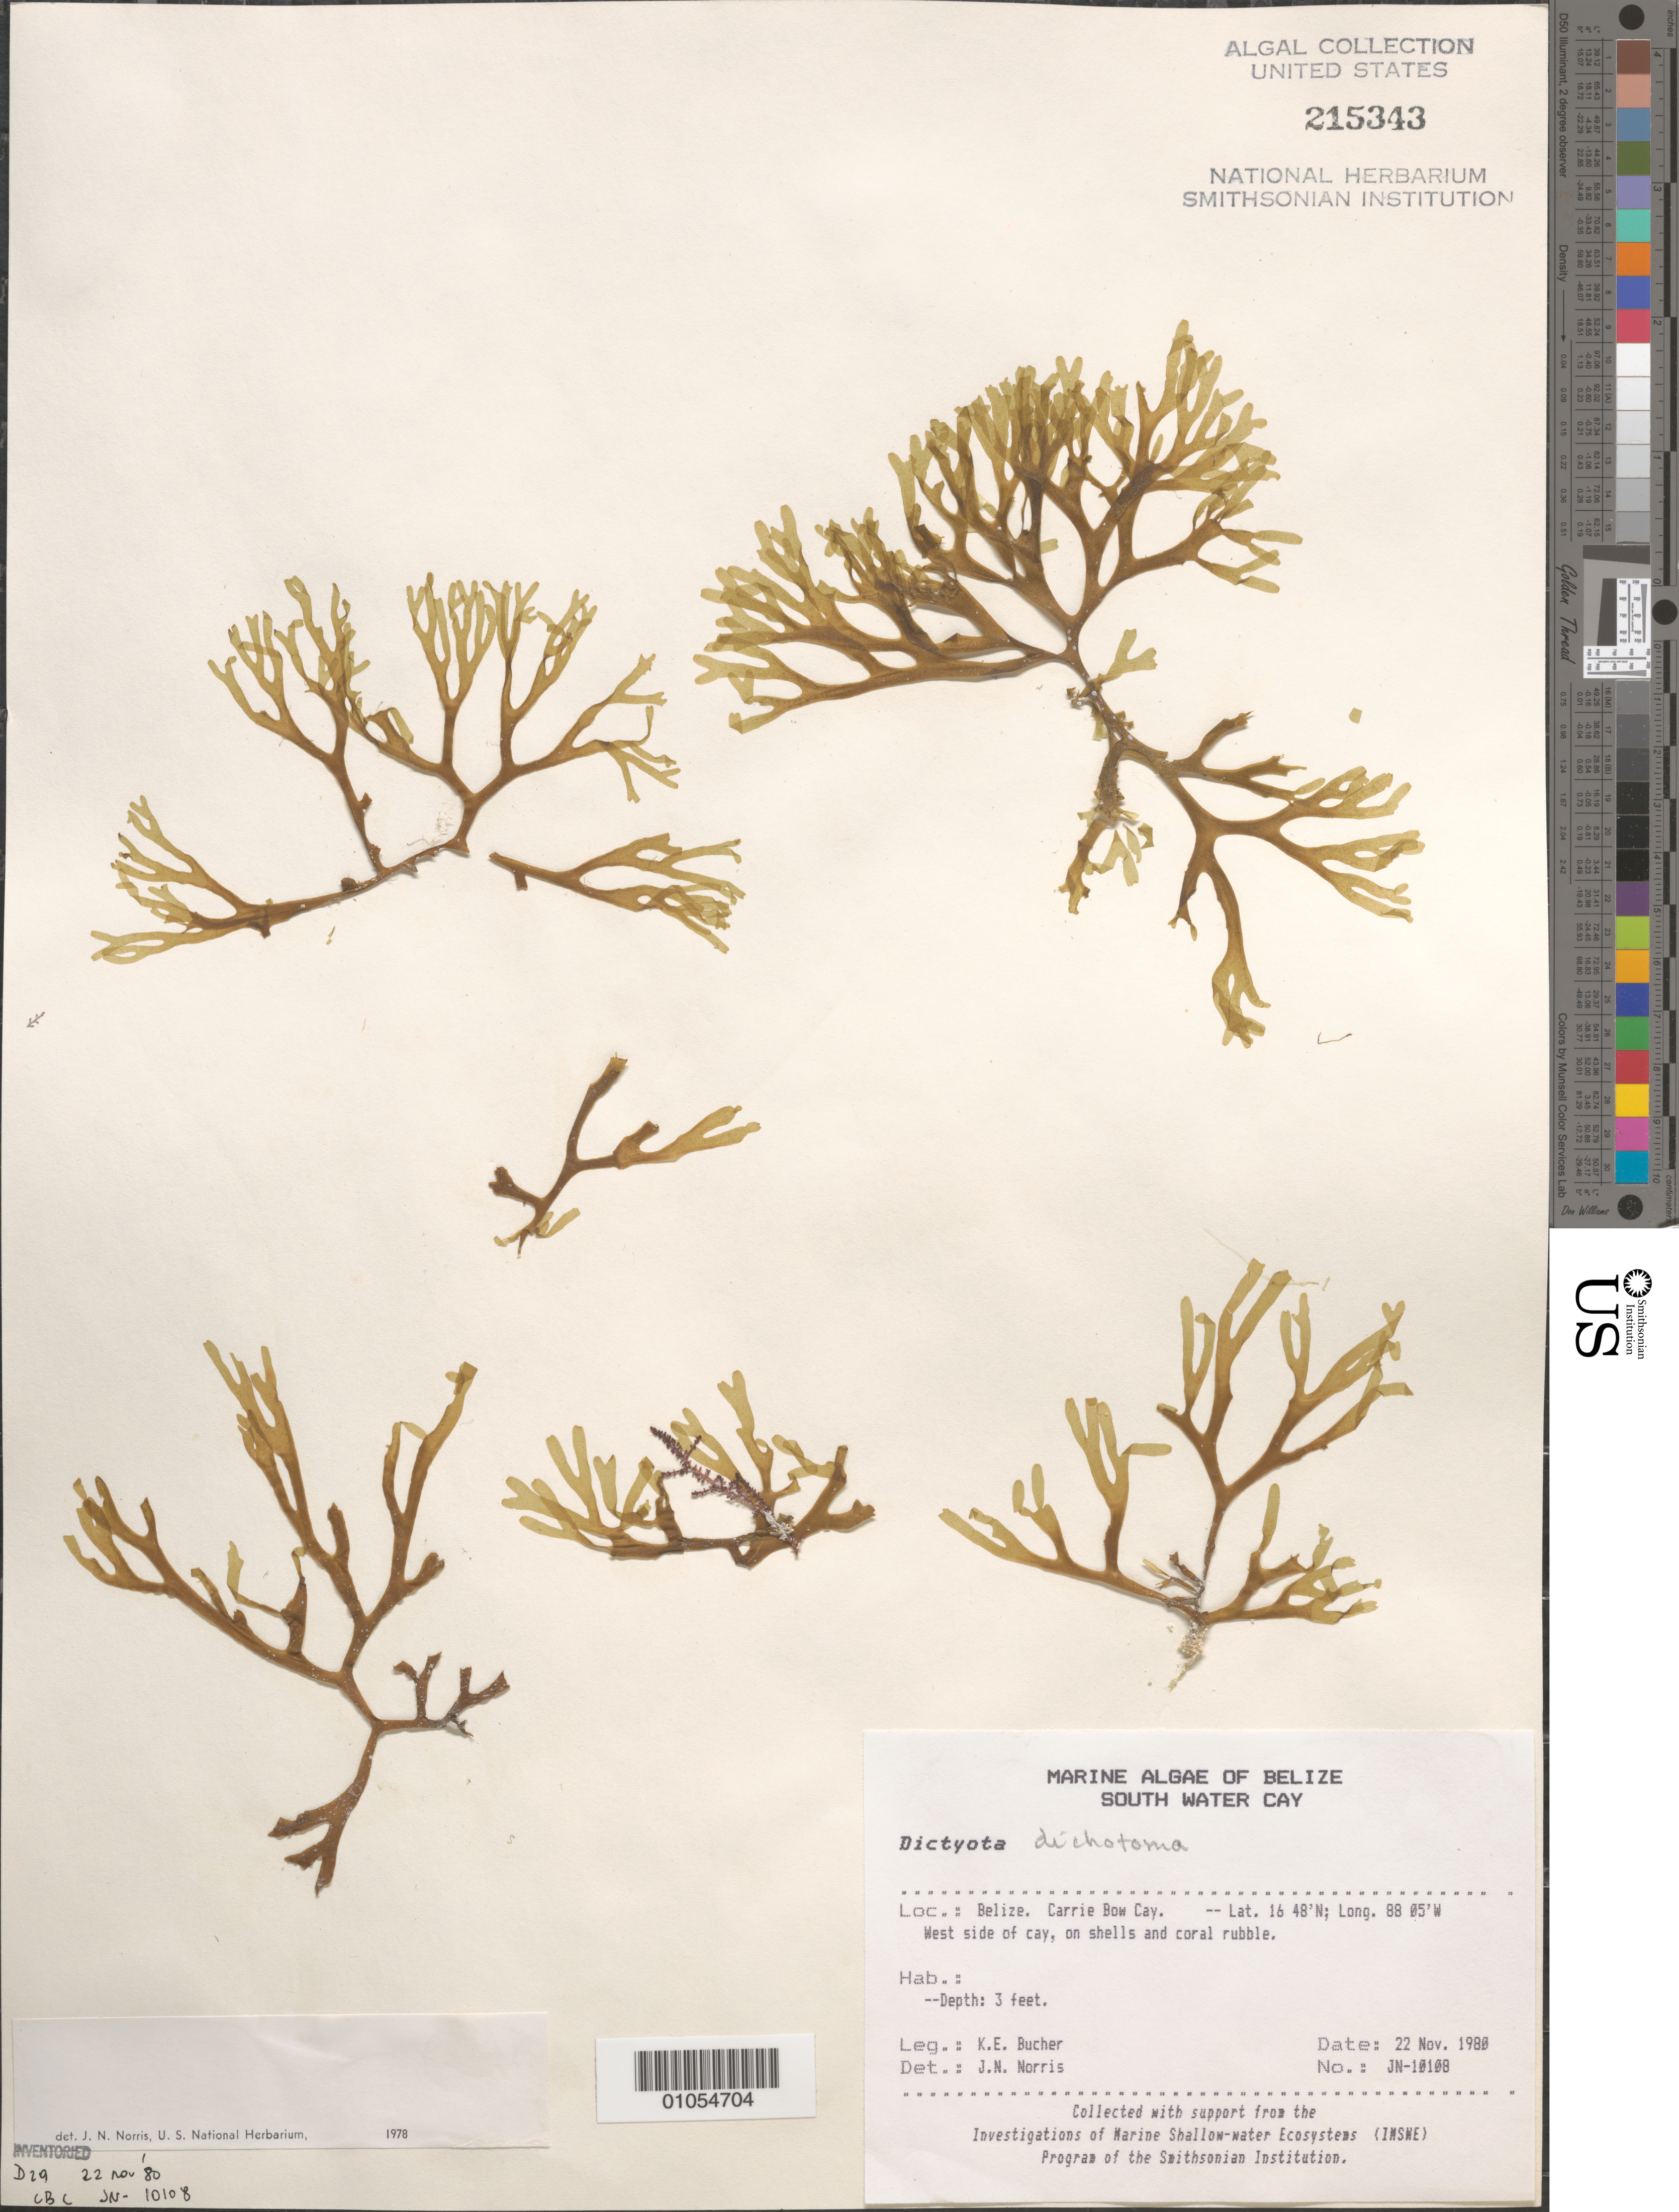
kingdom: Chromista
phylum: Ochrophyta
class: Phaeophyceae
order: Dictyotales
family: Dictyotaceae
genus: Dictyota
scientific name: Dictyota dichotoma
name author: (Huds.) J.V.Lamouroux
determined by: Norris, James N.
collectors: K. E. Bucher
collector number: JN-10108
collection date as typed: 22 Nov 1980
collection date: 1980-11-22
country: Belize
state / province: Stann Creek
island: Carrie Bow Cay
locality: West side of cay, on shells and coral rubble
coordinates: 16 48'N, 88 05'W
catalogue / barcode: US 215343